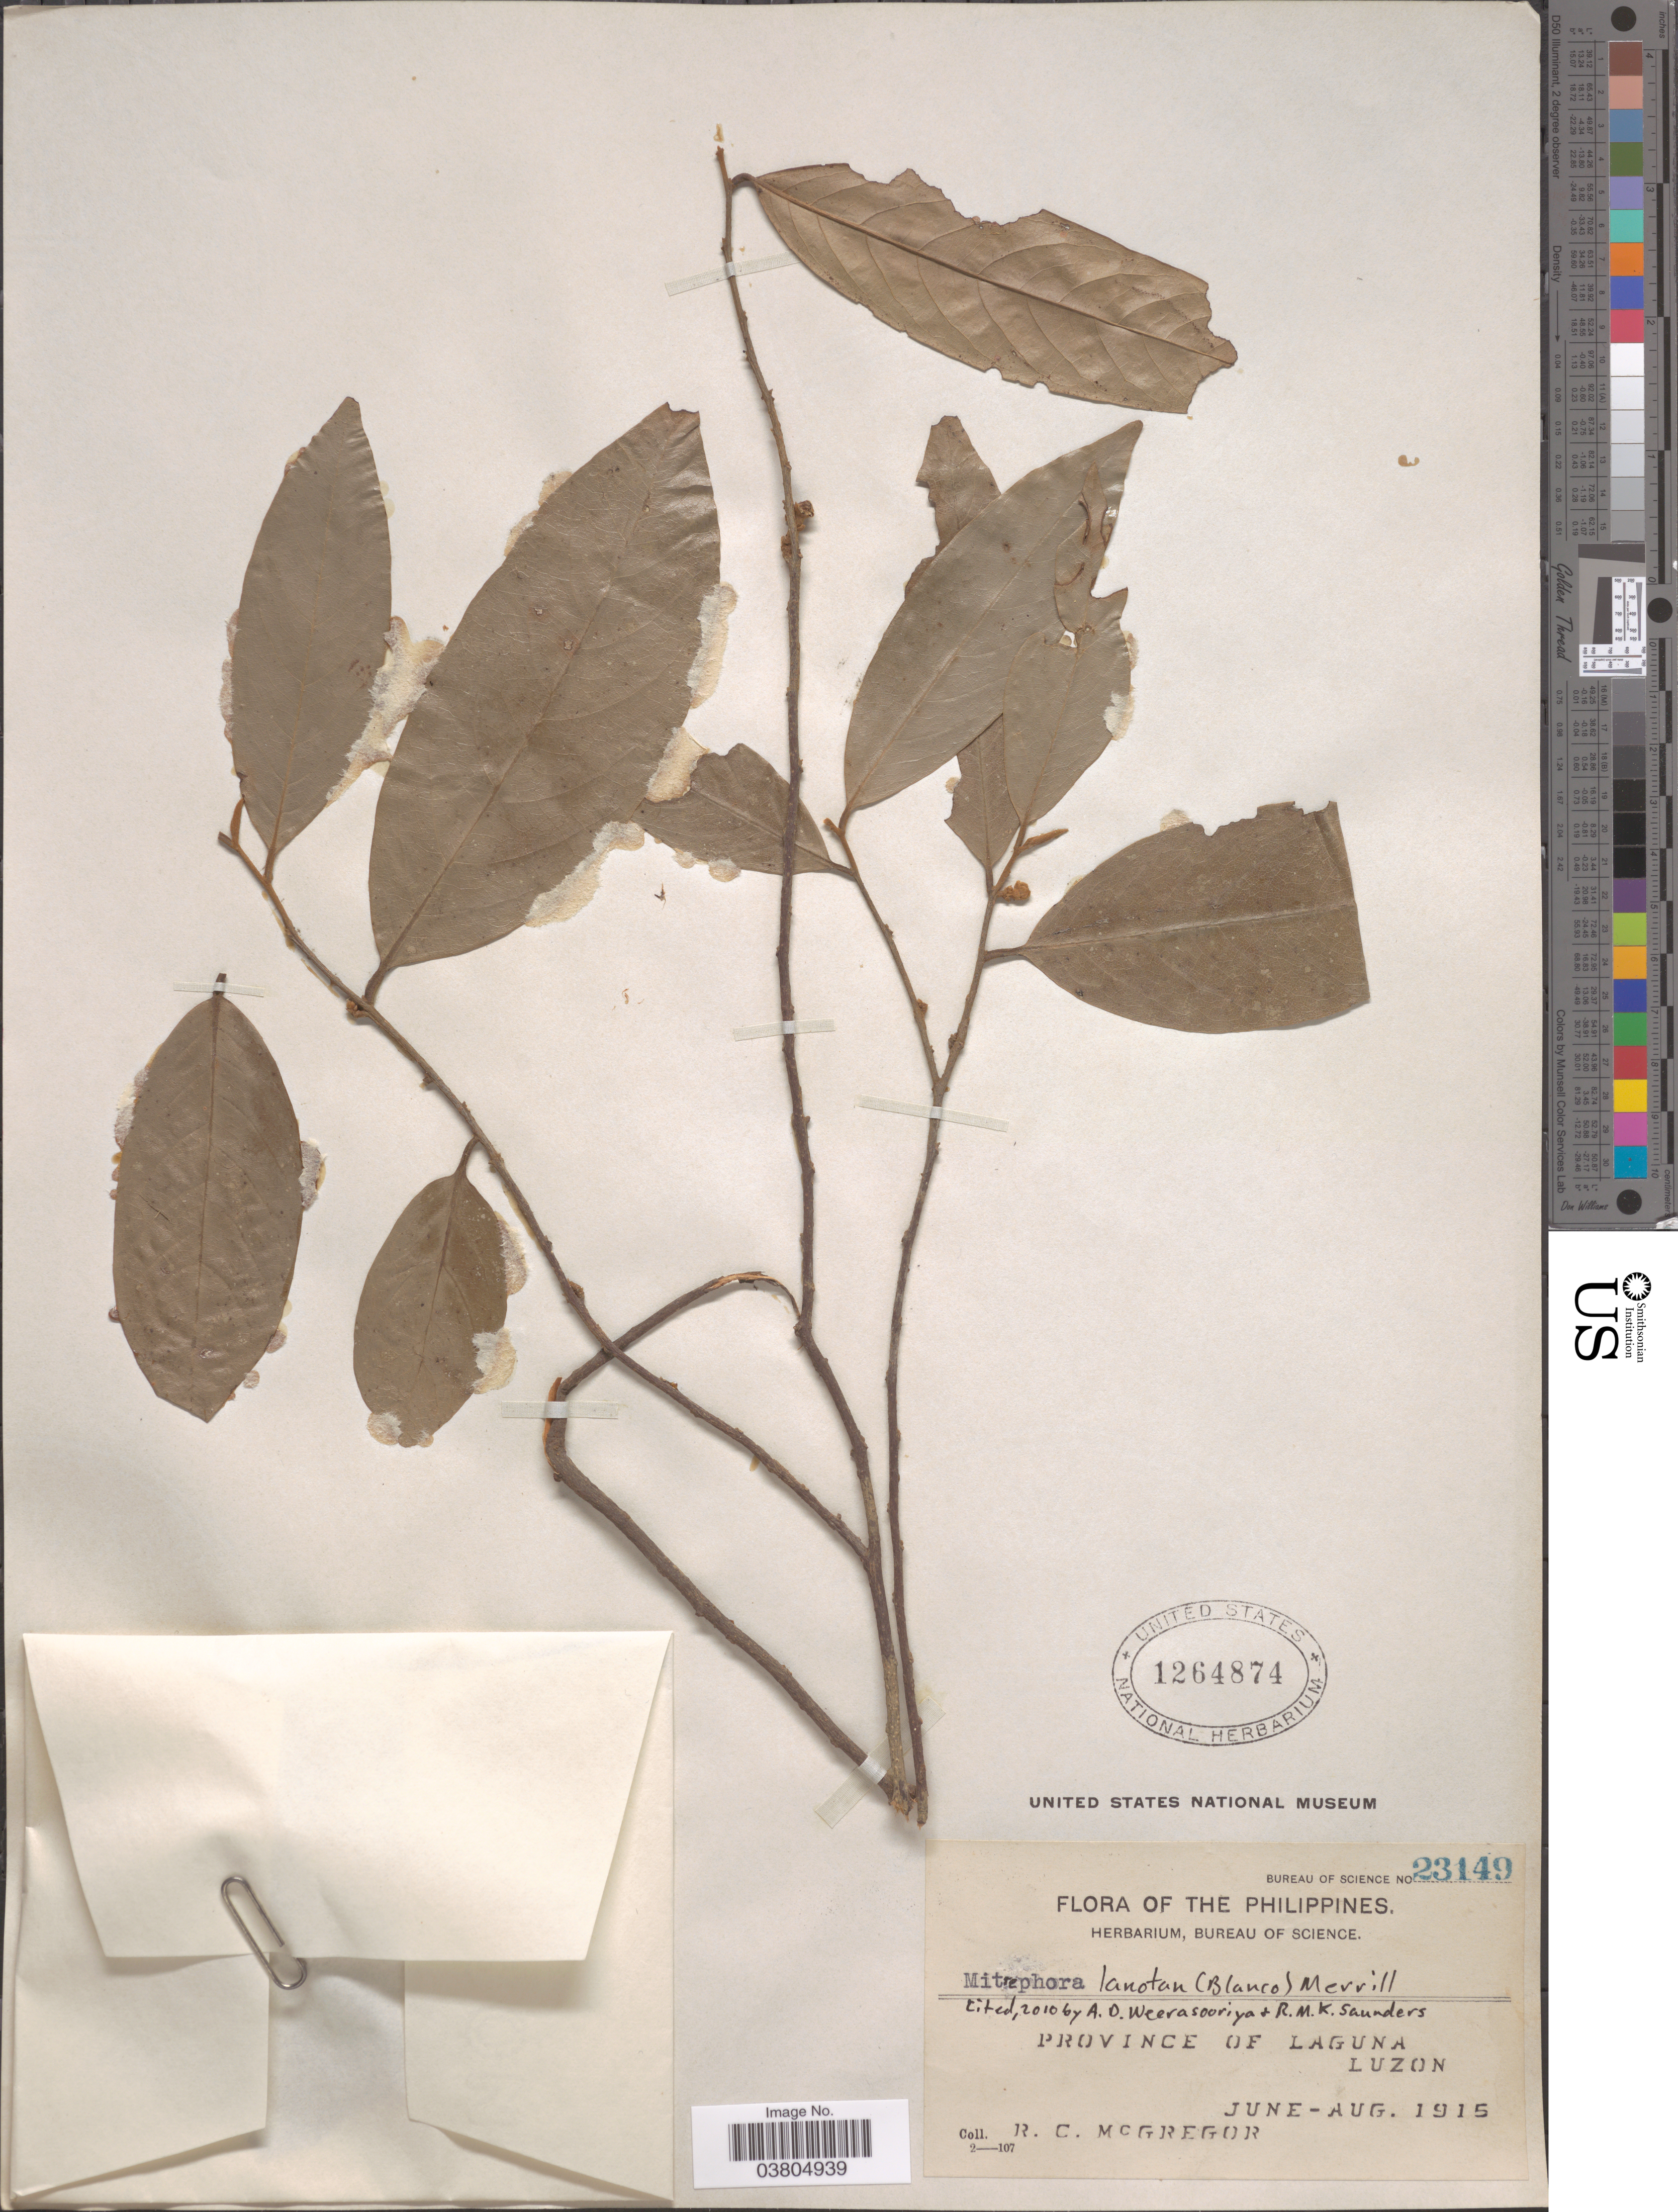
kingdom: Plantae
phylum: Tracheophyta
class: Magnoliopsida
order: Magnoliales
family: Annonaceae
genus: Mitrephora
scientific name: Mitrephora lanotan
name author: (Blanco) Merr.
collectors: R. C. McGregor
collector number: Bureau of Science 23149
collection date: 1915-06/1915-08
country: Philippines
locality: Province of Laguna. Luzon.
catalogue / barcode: US 1264874